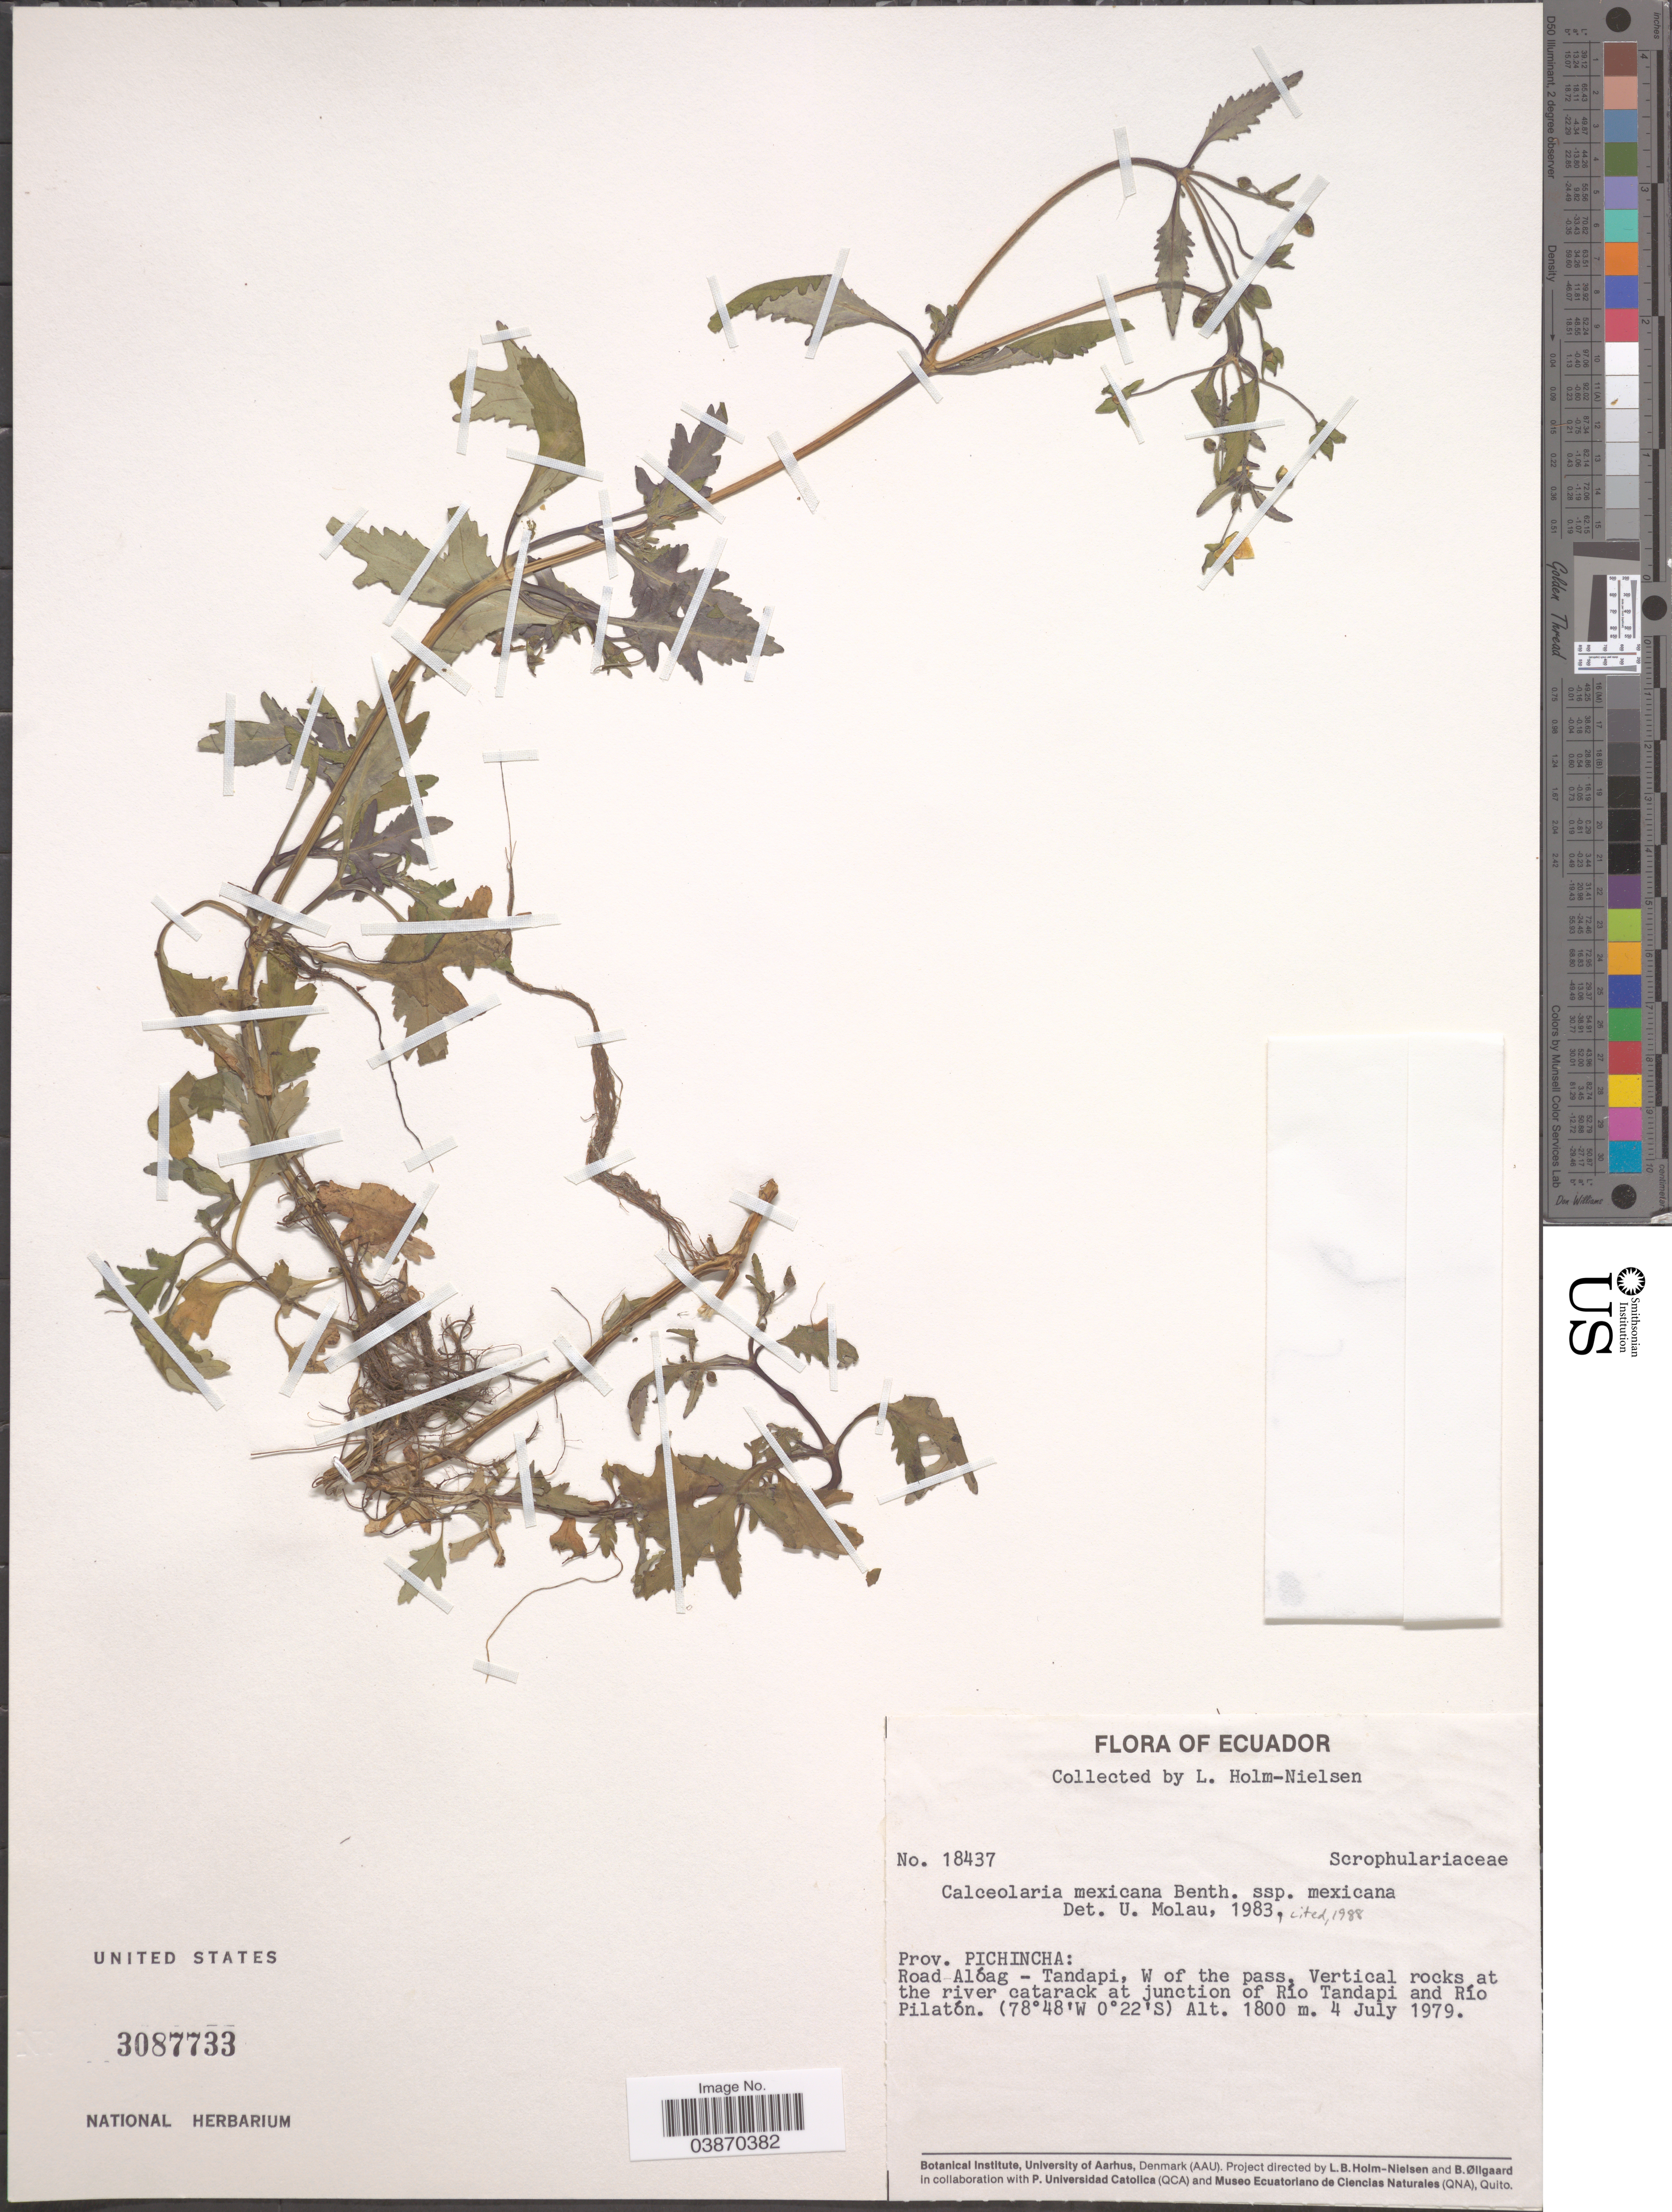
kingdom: Plantae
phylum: Tracheophyta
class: Magnoliopsida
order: Lamiales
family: Calceolariaceae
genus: Calceolaria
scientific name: Calceolaria mexicana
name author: Benth.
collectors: L. B. Holm-Nielsen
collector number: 18437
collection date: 1979-07-04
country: Ecuador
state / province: Pichincha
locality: Road Alóag - Tandapi, W of the pass, Vertical rocks at the river catarack at junction of Río Tandapi and Río Pilatón.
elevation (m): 1800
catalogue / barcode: US 3087733